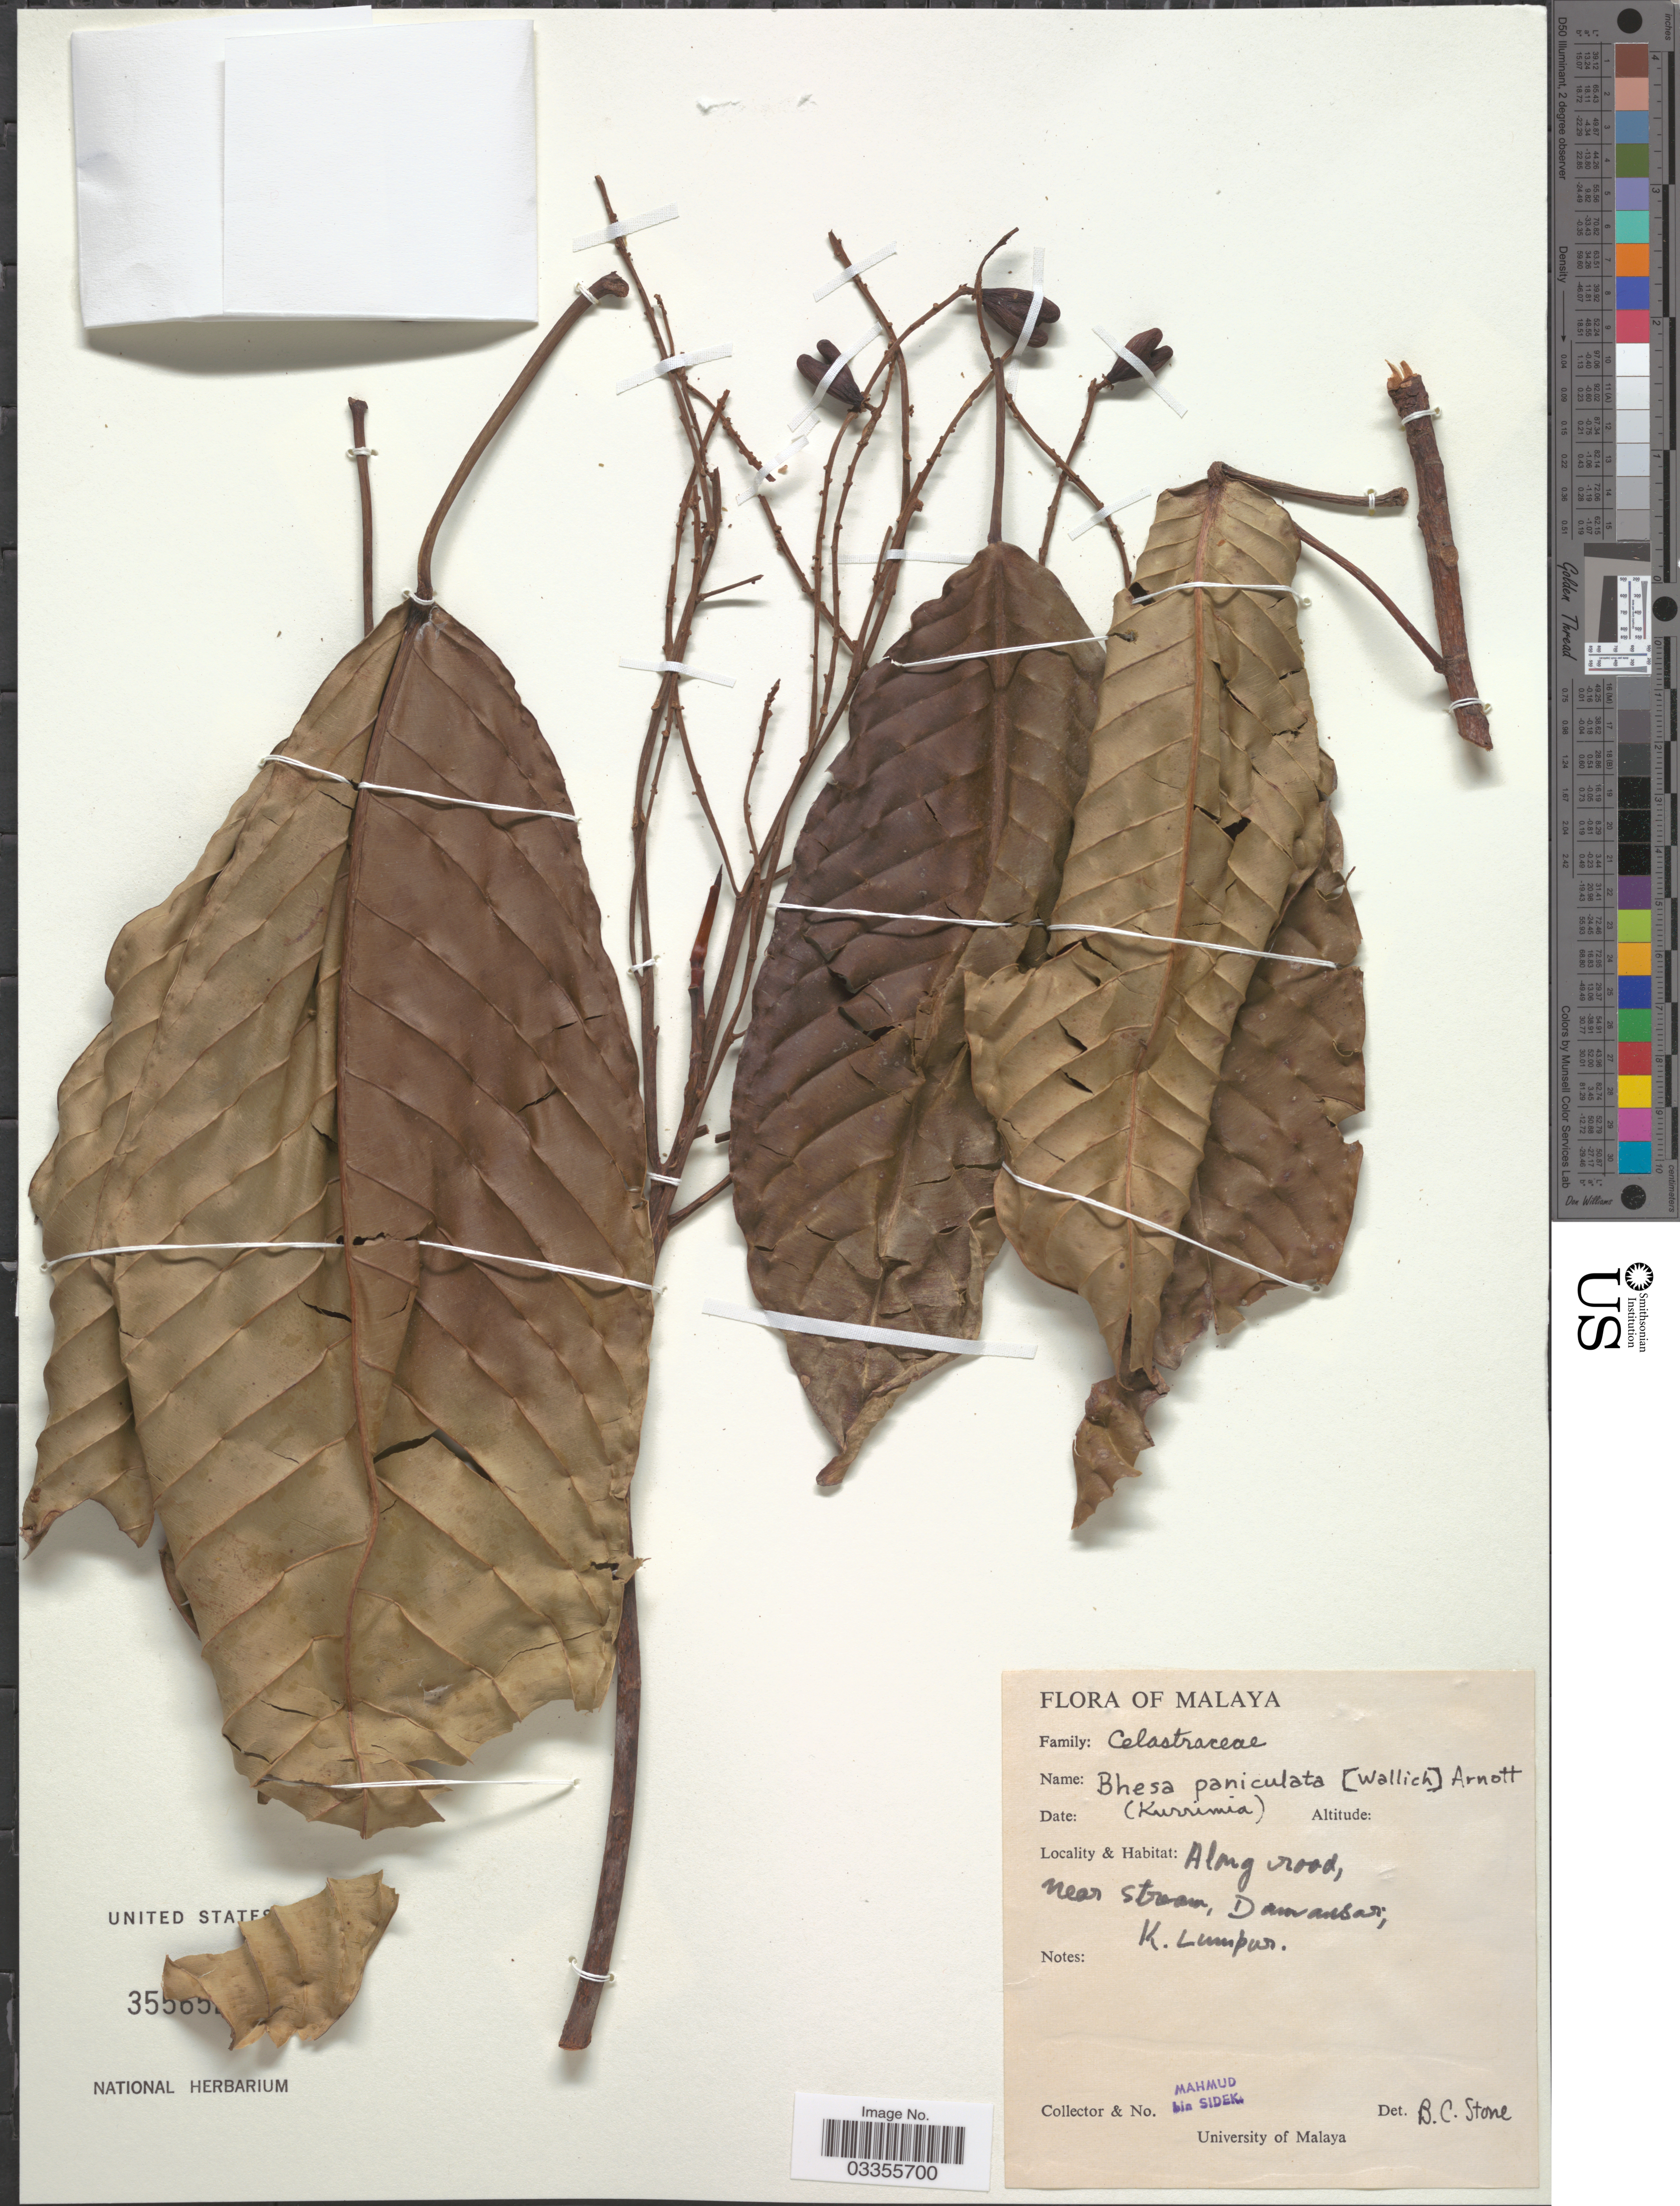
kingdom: Plantae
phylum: Tracheophyta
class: Magnoliopsida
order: Malpighiales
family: Centroplacaceae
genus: Bhesa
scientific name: Bhesa paniculata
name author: (Wall.) Arn.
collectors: M. Sidek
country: Malaysia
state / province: Kuala Lumpur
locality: Malaya. Along road, near stream, Damansar.